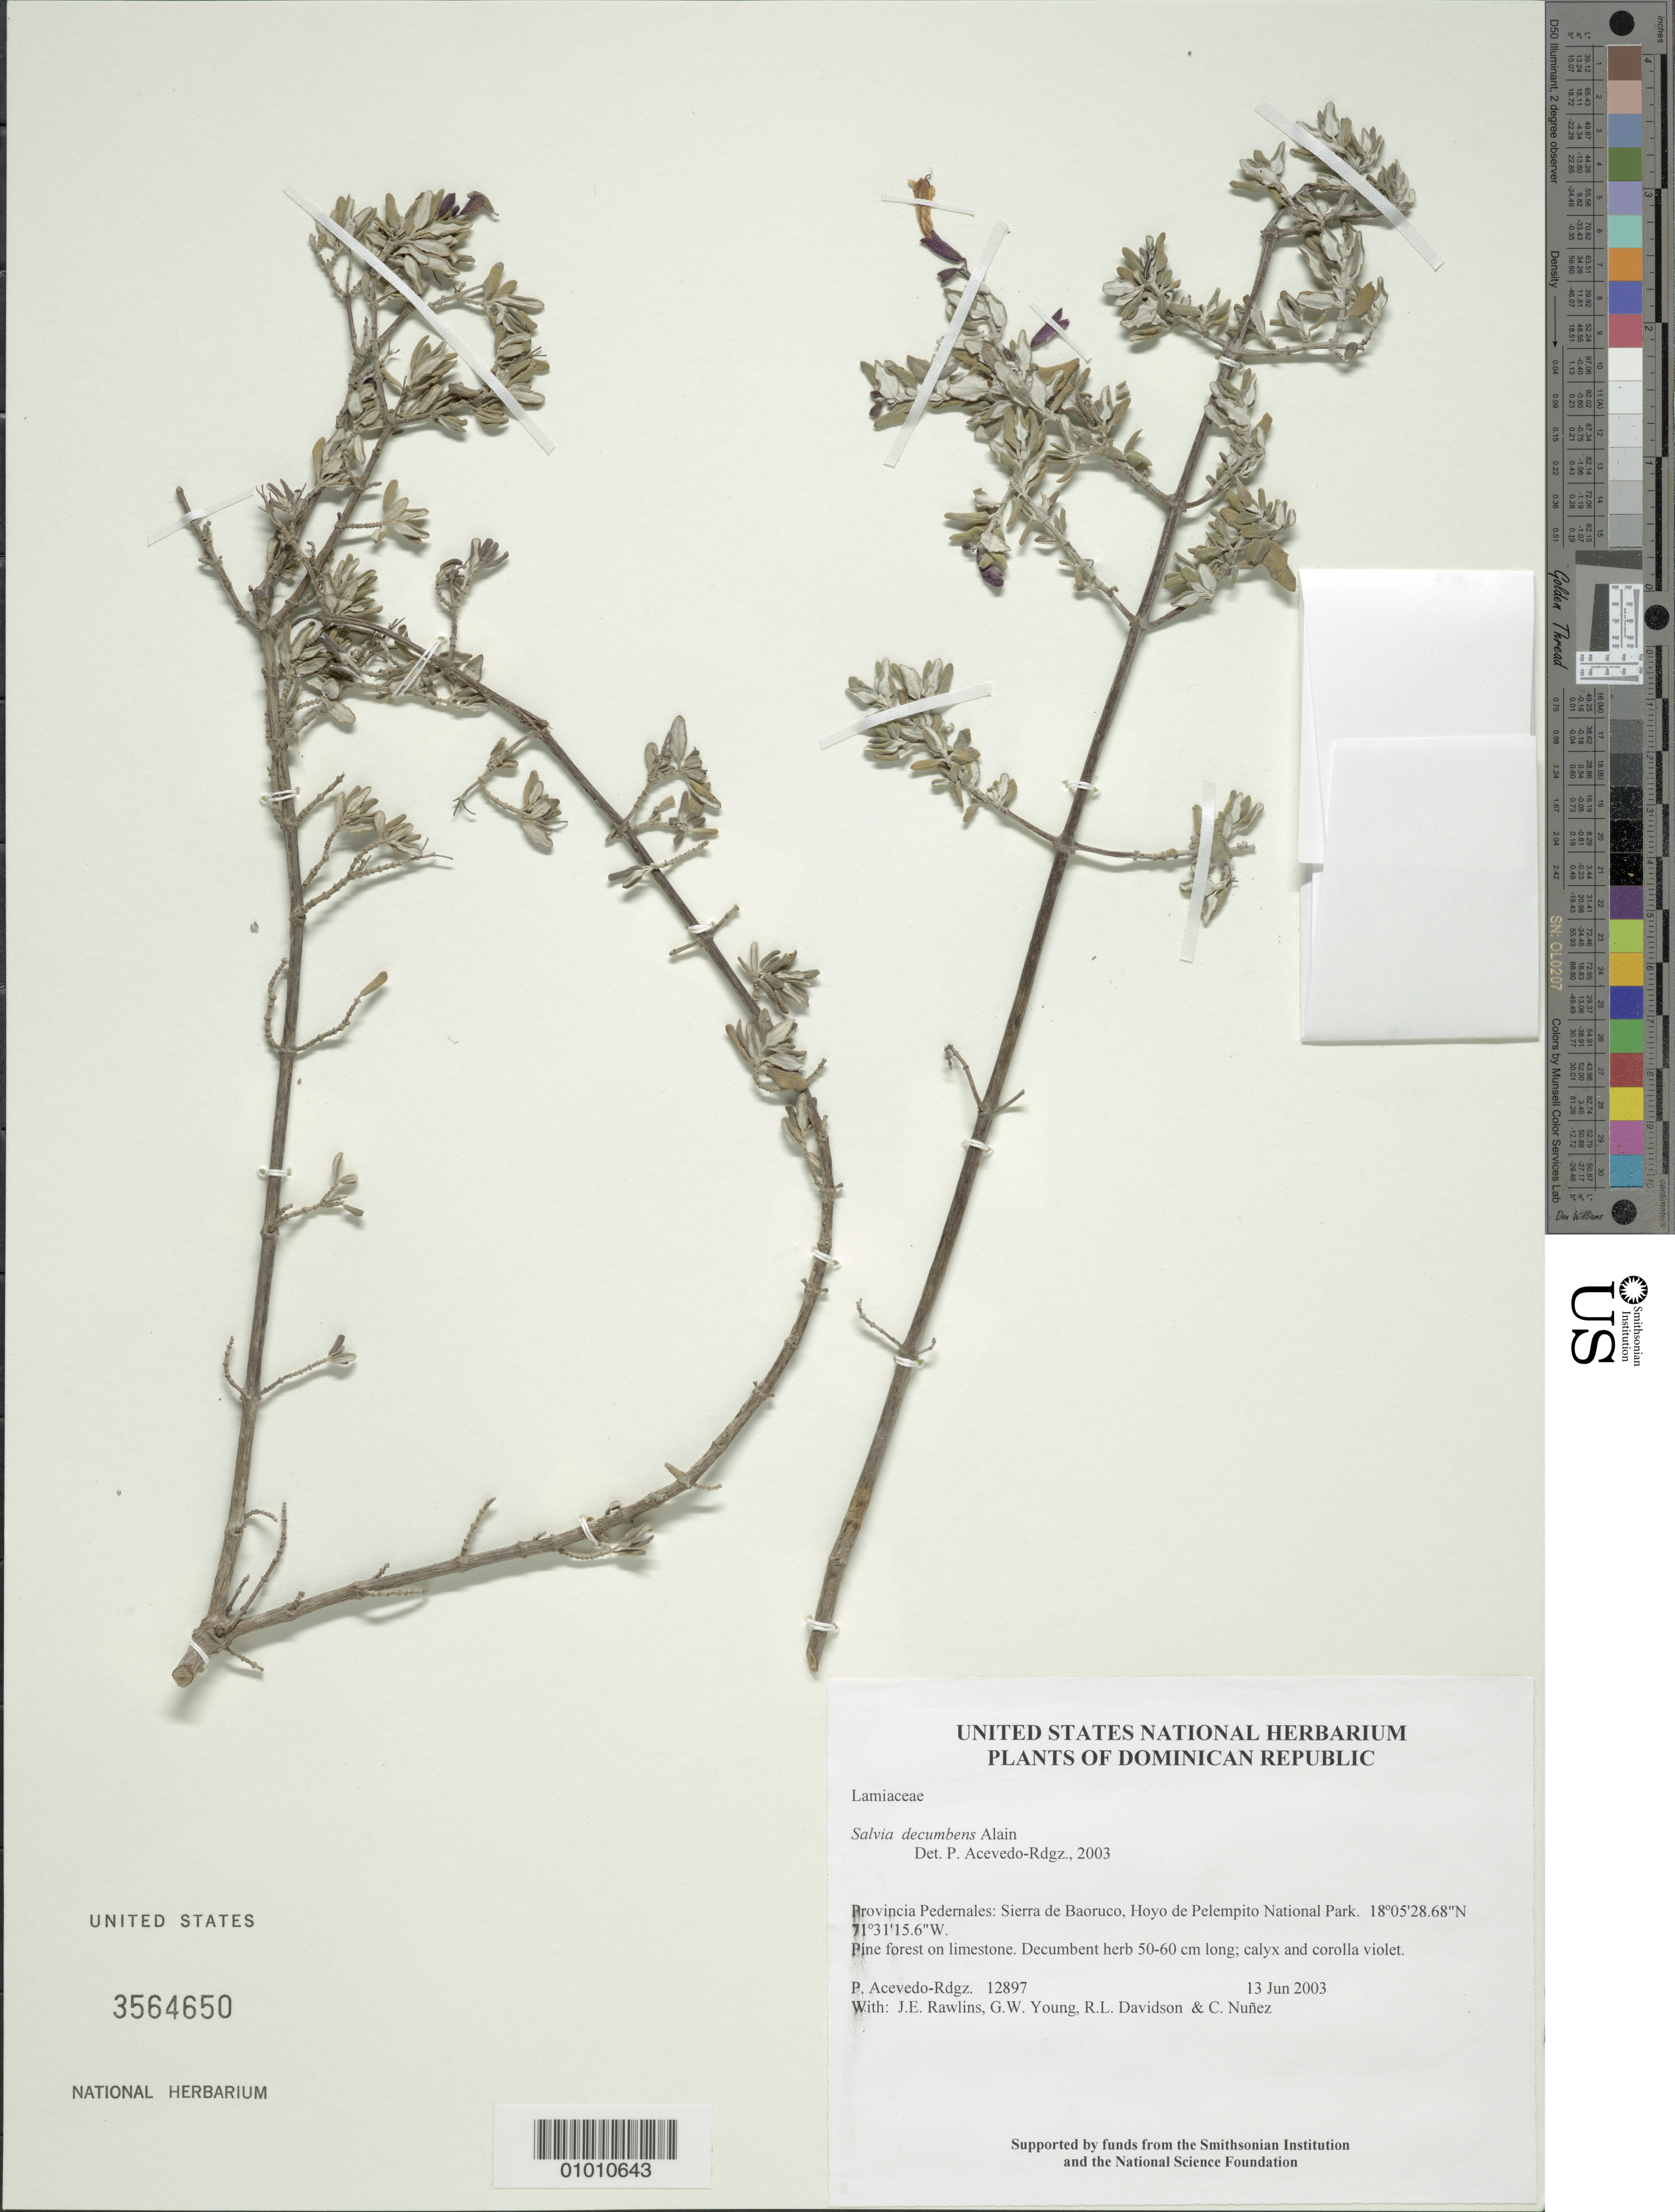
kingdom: Plantae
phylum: Tracheophyta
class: Magnoliopsida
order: Lamiales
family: Lamiaceae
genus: Salvia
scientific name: Salvia decumbens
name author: Alain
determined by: Acevedo-Rodríguez, P., (BOT), Smithsonian Institution - National Museum of Natural History (UNITED STATES)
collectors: P. Acevedo-Rodr., J. Rawlins, G. Young, R. Davidson & C. Nunez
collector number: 12897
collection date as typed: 13 Jun 2003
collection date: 2003-06-13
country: Dominican Republic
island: Hispaniola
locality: Provincia Pedernales: Sierra de Baoruco, Hoyo de Pelempito National Park.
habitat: Pine forest on limestone.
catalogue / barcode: US 3564650